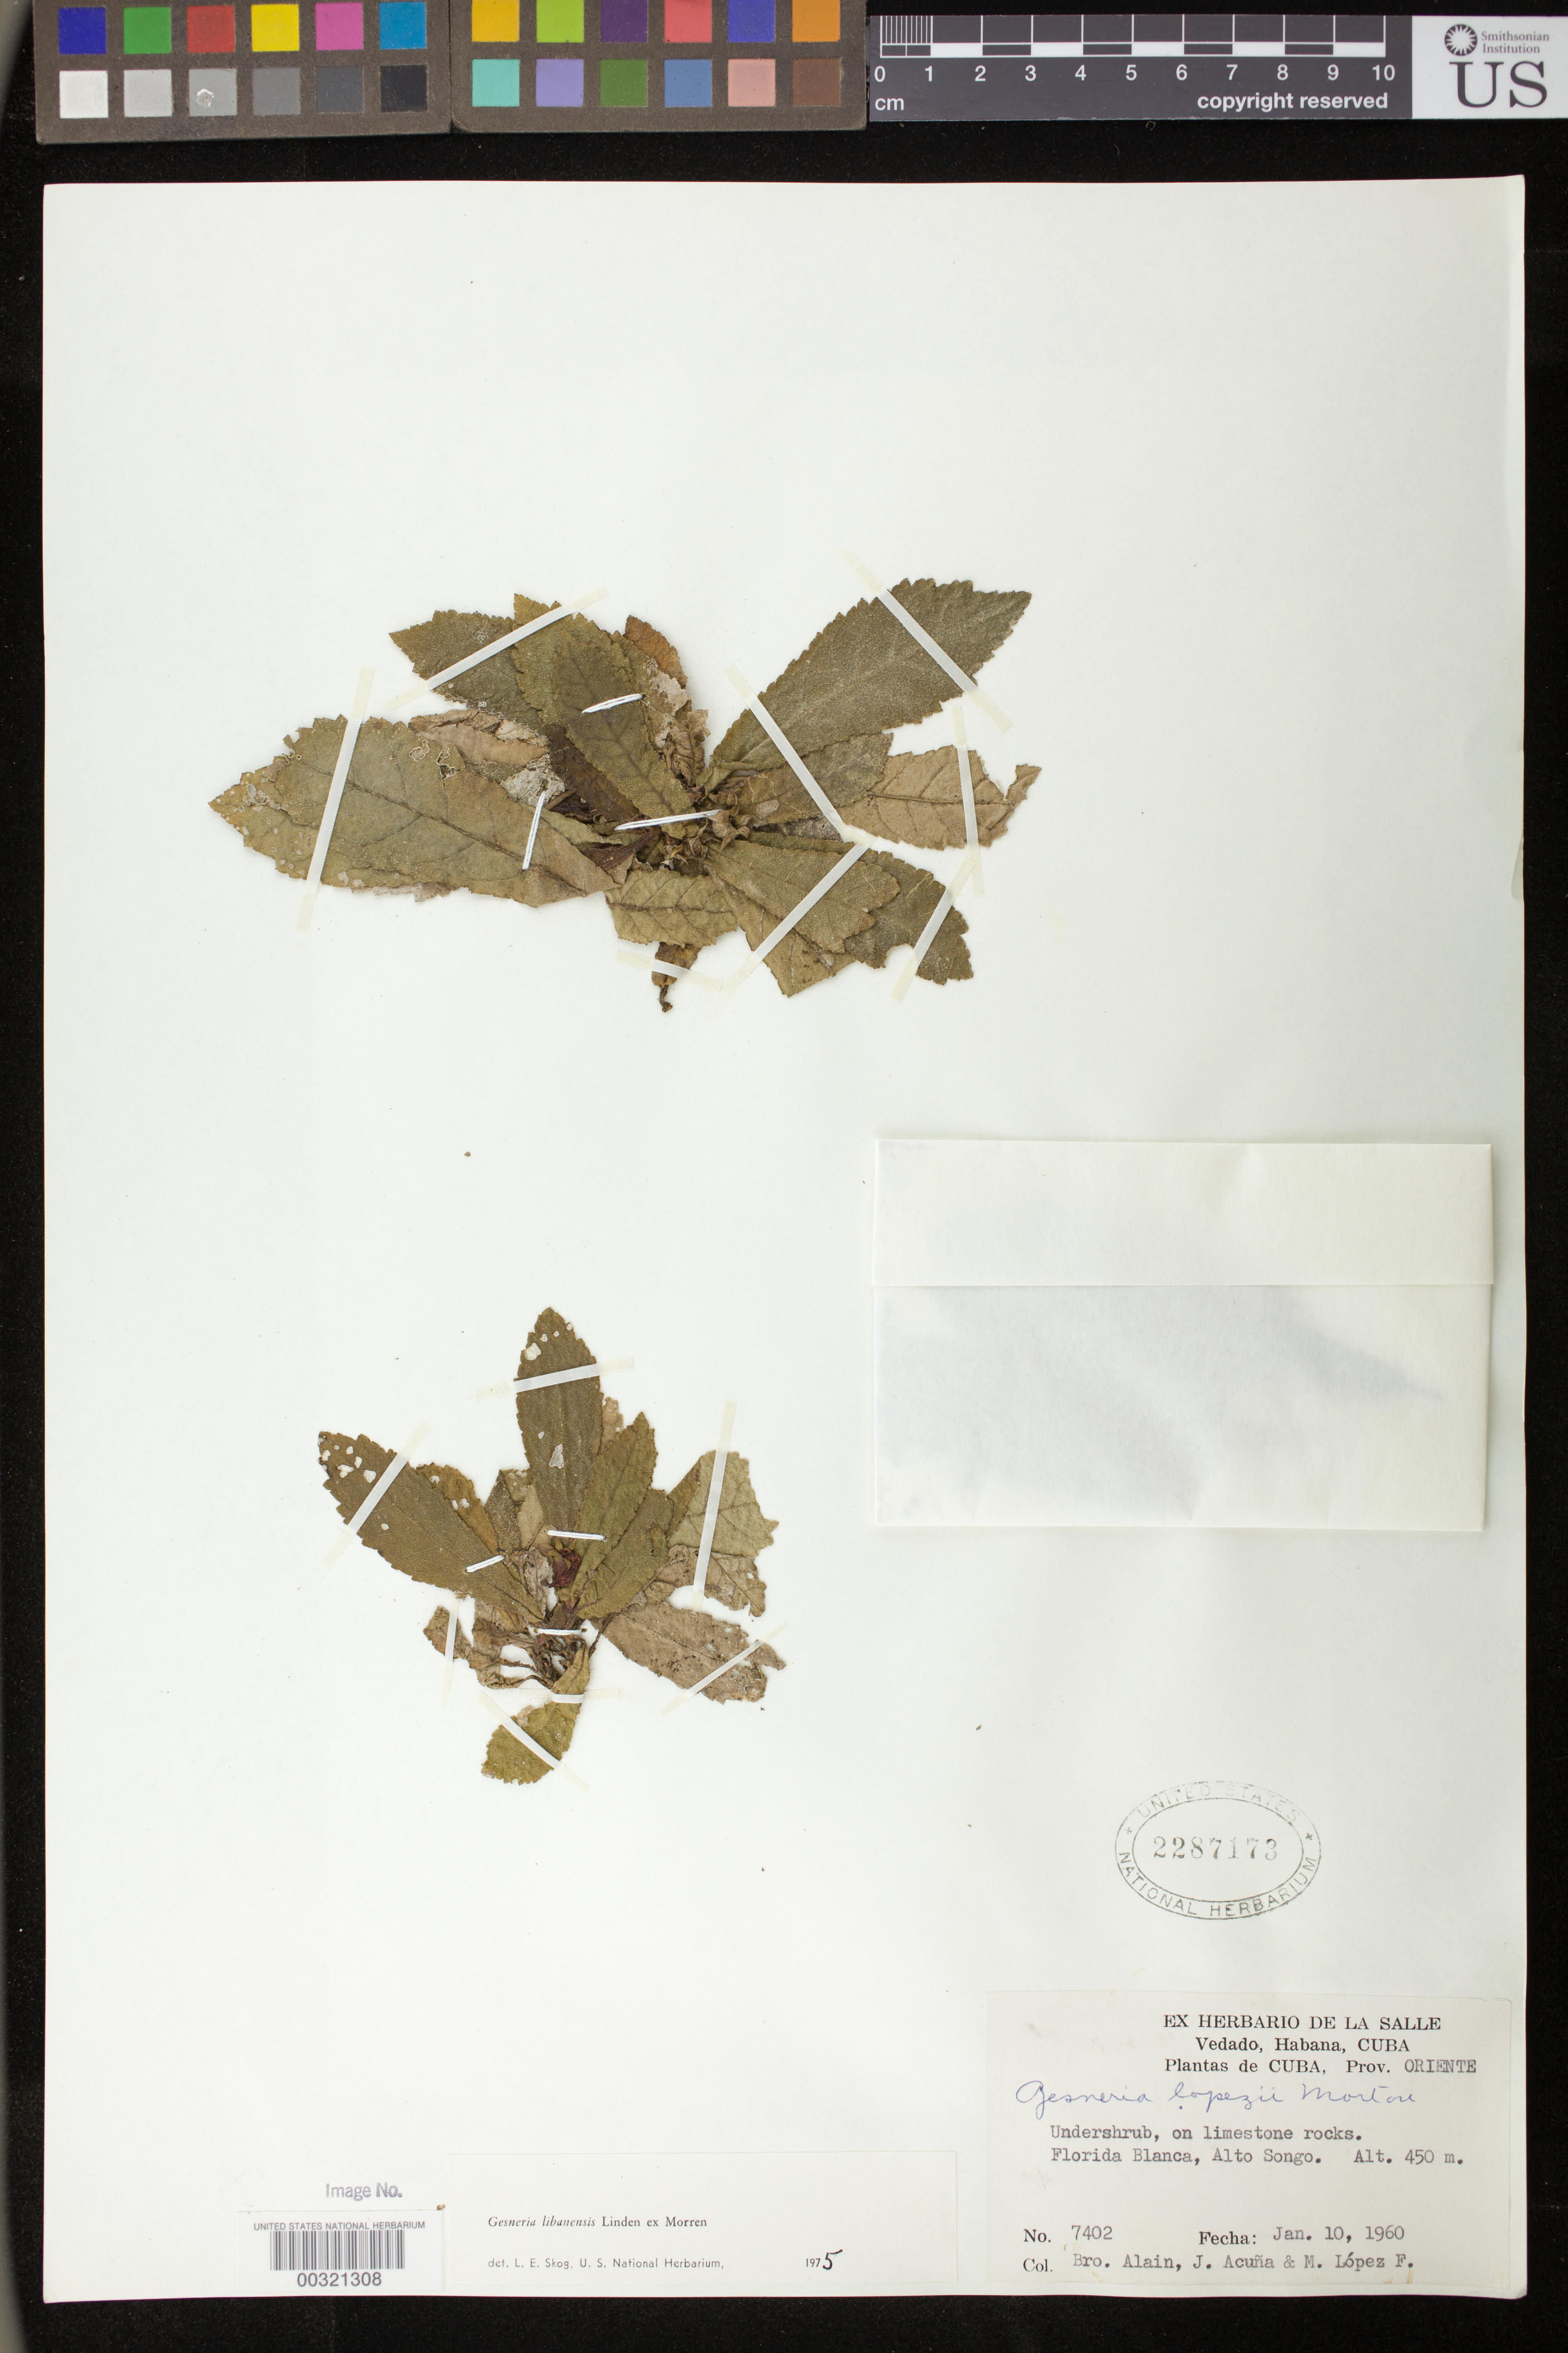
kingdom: Plantae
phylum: Tracheophyta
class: Magnoliopsida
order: Lamiales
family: Gesneriaceae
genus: Gesneria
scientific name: Gesneria libanensis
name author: Linden ex C. Morren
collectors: A. H. Liogier, J. Acuña & M. Lopéz-F.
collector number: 7402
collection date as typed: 10 Jan 1960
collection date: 1960-01-10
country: Cuba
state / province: Oriente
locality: Florida Blanca, Alto Songo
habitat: On limestone rocks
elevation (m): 450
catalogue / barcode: US 2287173